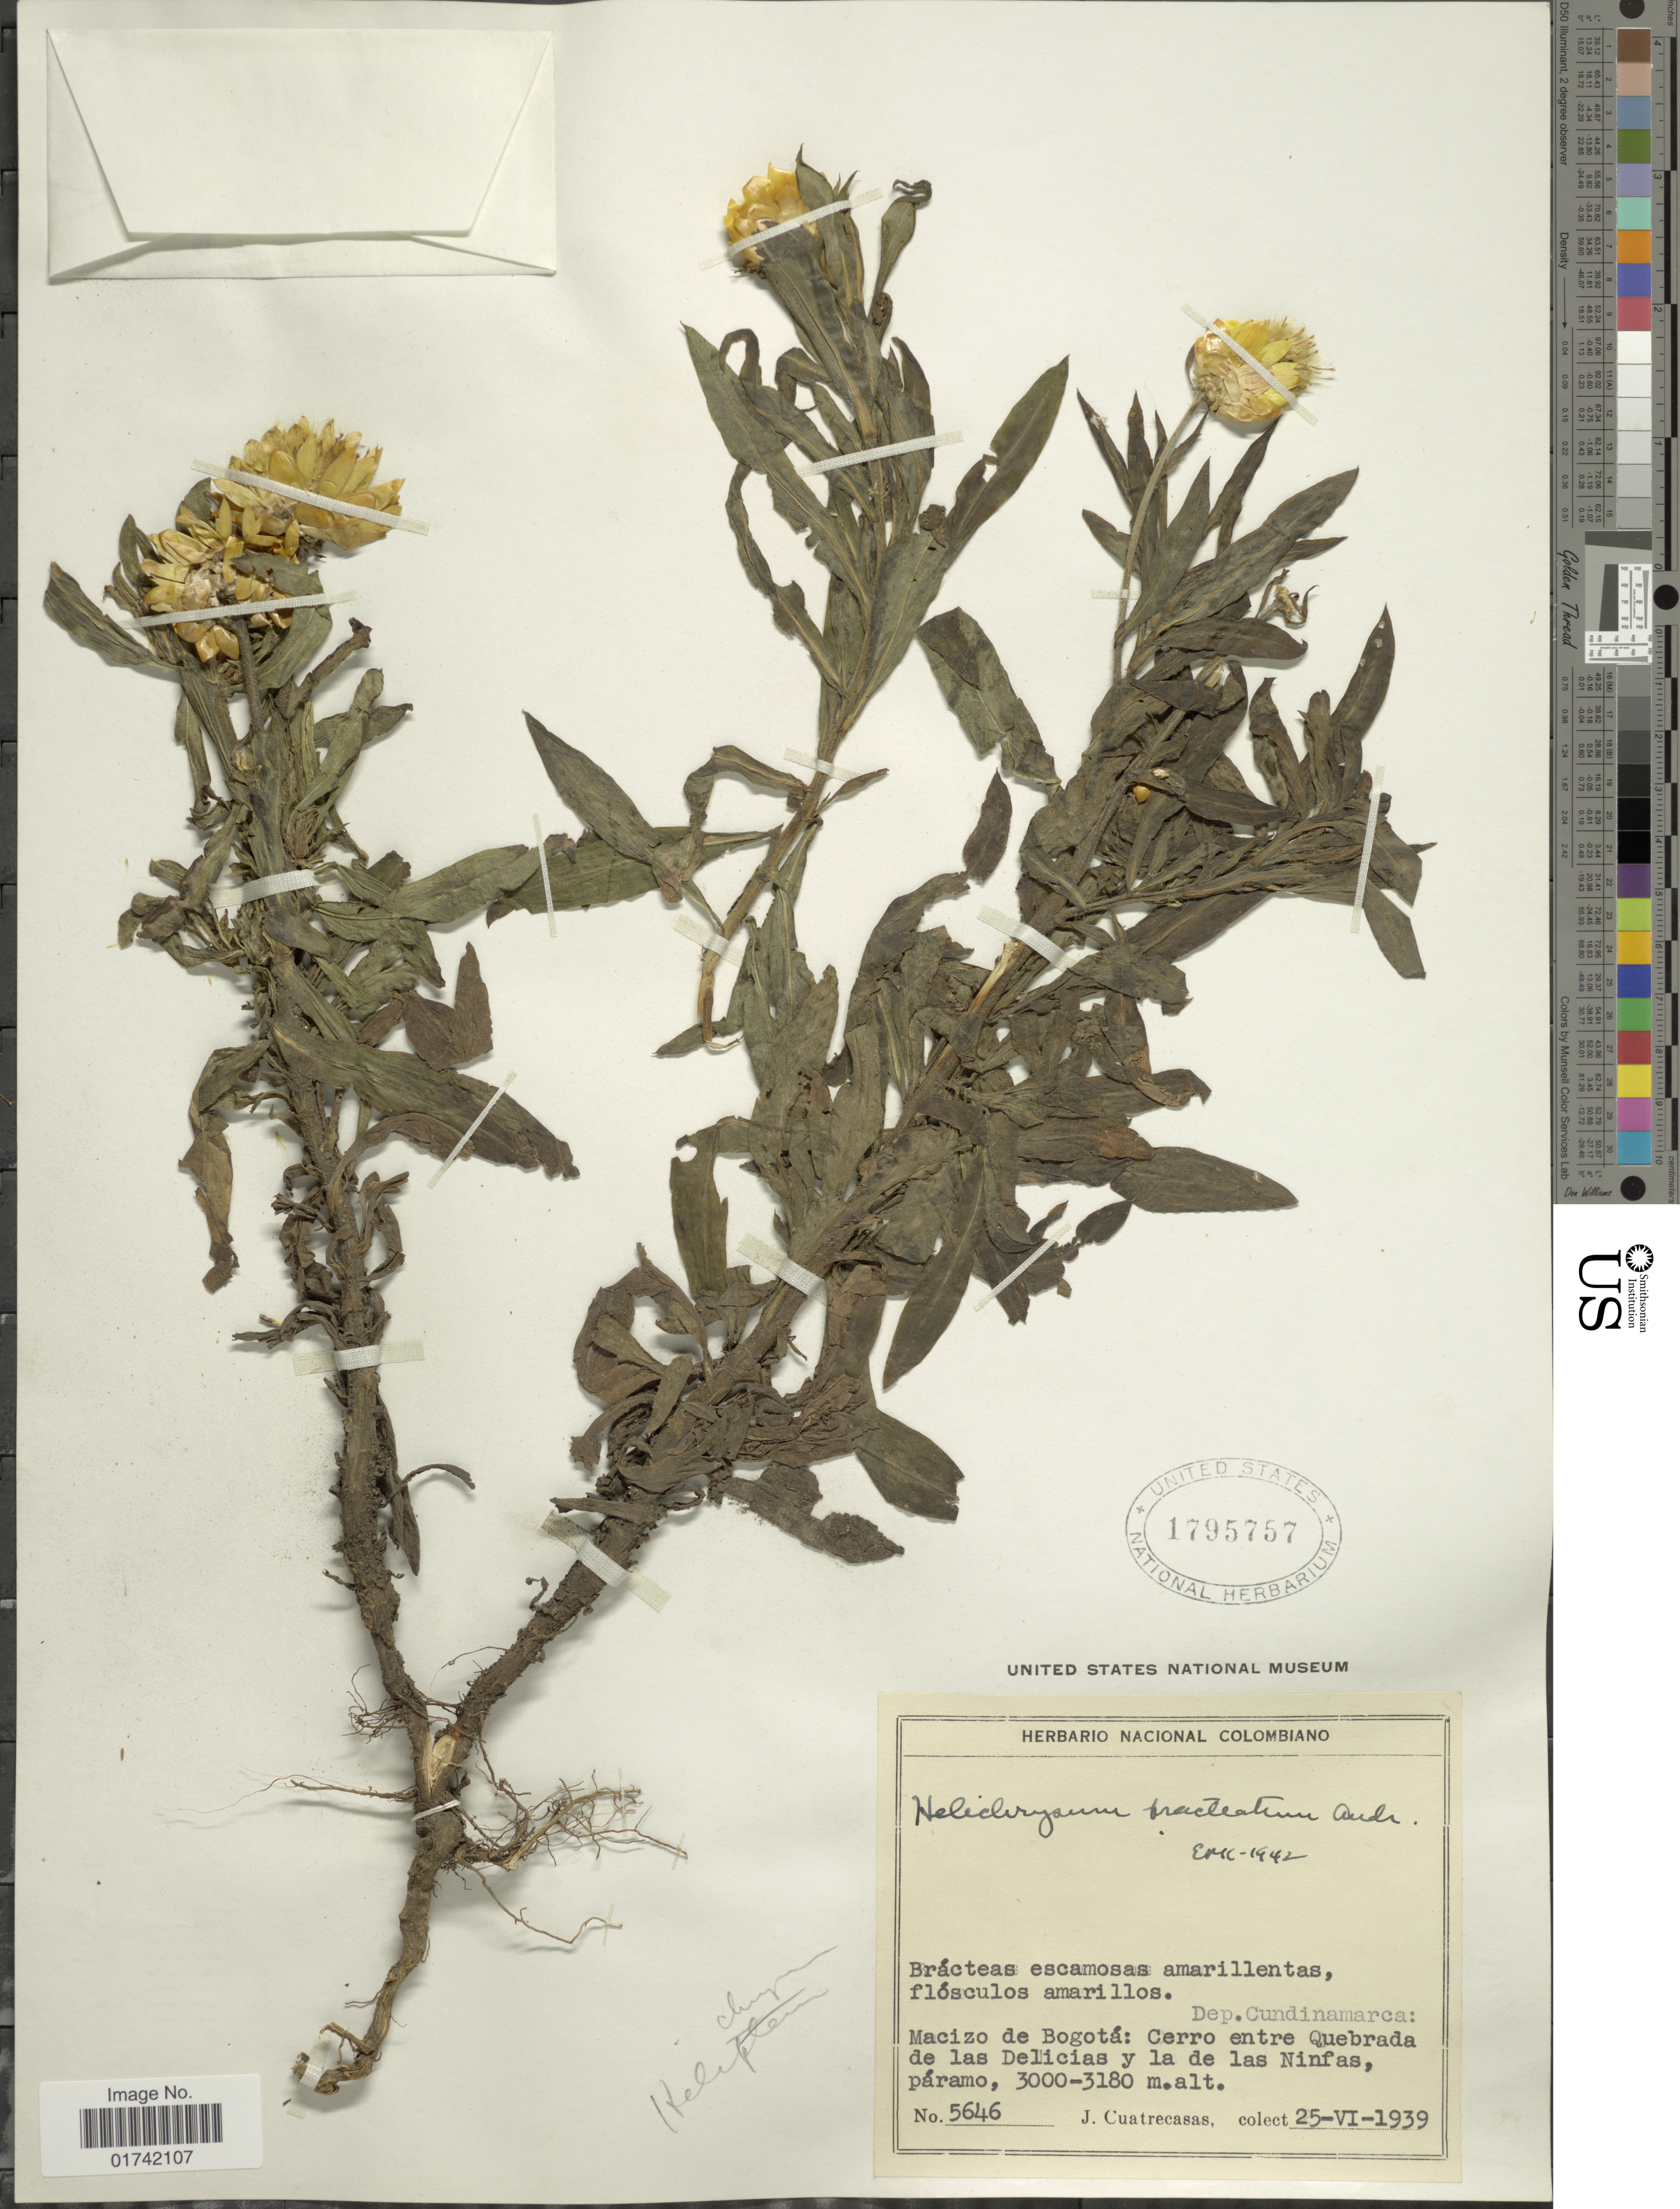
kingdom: Plantae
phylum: Tracheophyta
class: Magnoliopsida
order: Asterales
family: Asteraceae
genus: Helichrysum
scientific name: Helichrysum bracteatum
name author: (Vent.) Haw.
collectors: J. Cuatrecasas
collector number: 5646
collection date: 1939-06-25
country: Colombia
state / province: Cundinamarca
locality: Macizo de Bogota: Cerro entre Quebrada de las Delicias y la de las Ninfas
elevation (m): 3000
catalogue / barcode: US 1795757